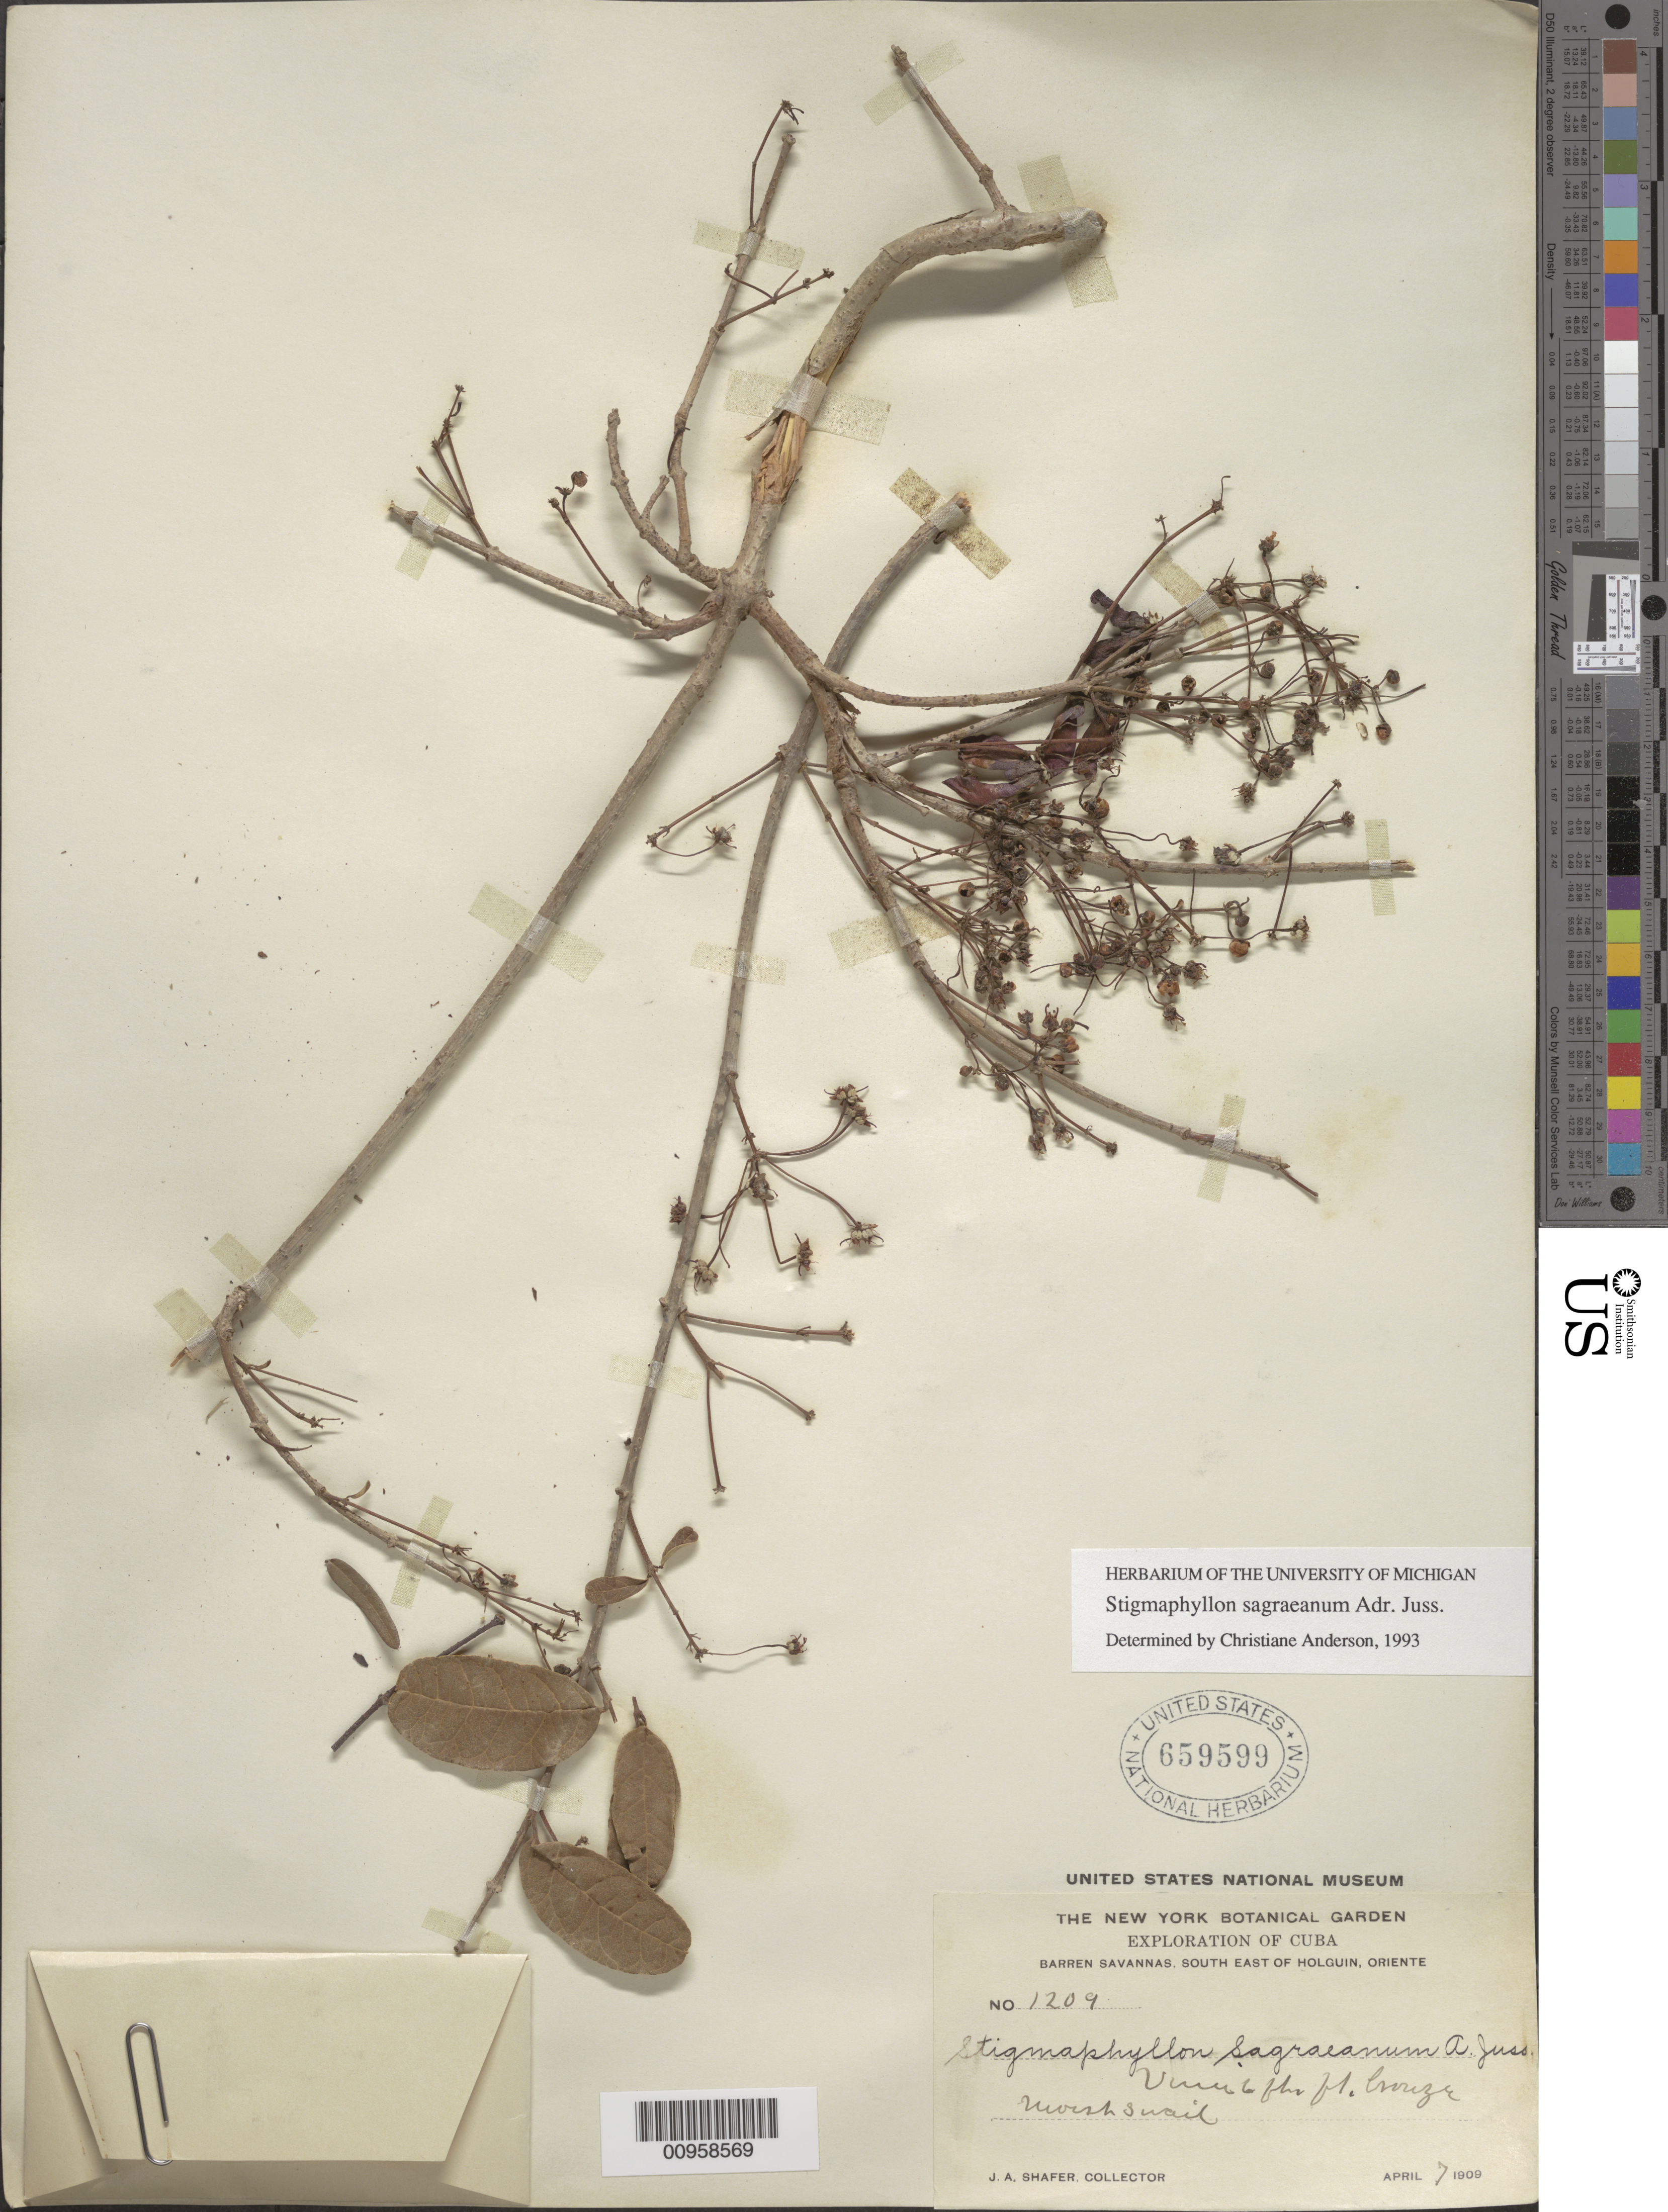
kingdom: Plantae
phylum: Tracheophyta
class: Magnoliopsida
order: Malpighiales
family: Malpighiaceae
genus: Stigmaphyllon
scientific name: Stigmaphyllon sagraeanum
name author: Juss.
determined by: Anderson, C.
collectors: J. A. Shafer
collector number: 1209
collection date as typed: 07 Apr 1909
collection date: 1909-04-07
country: Cuba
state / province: Holguín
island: Cuba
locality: South east of Holguin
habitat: Moist swail in barren savannas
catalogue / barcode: US 659599